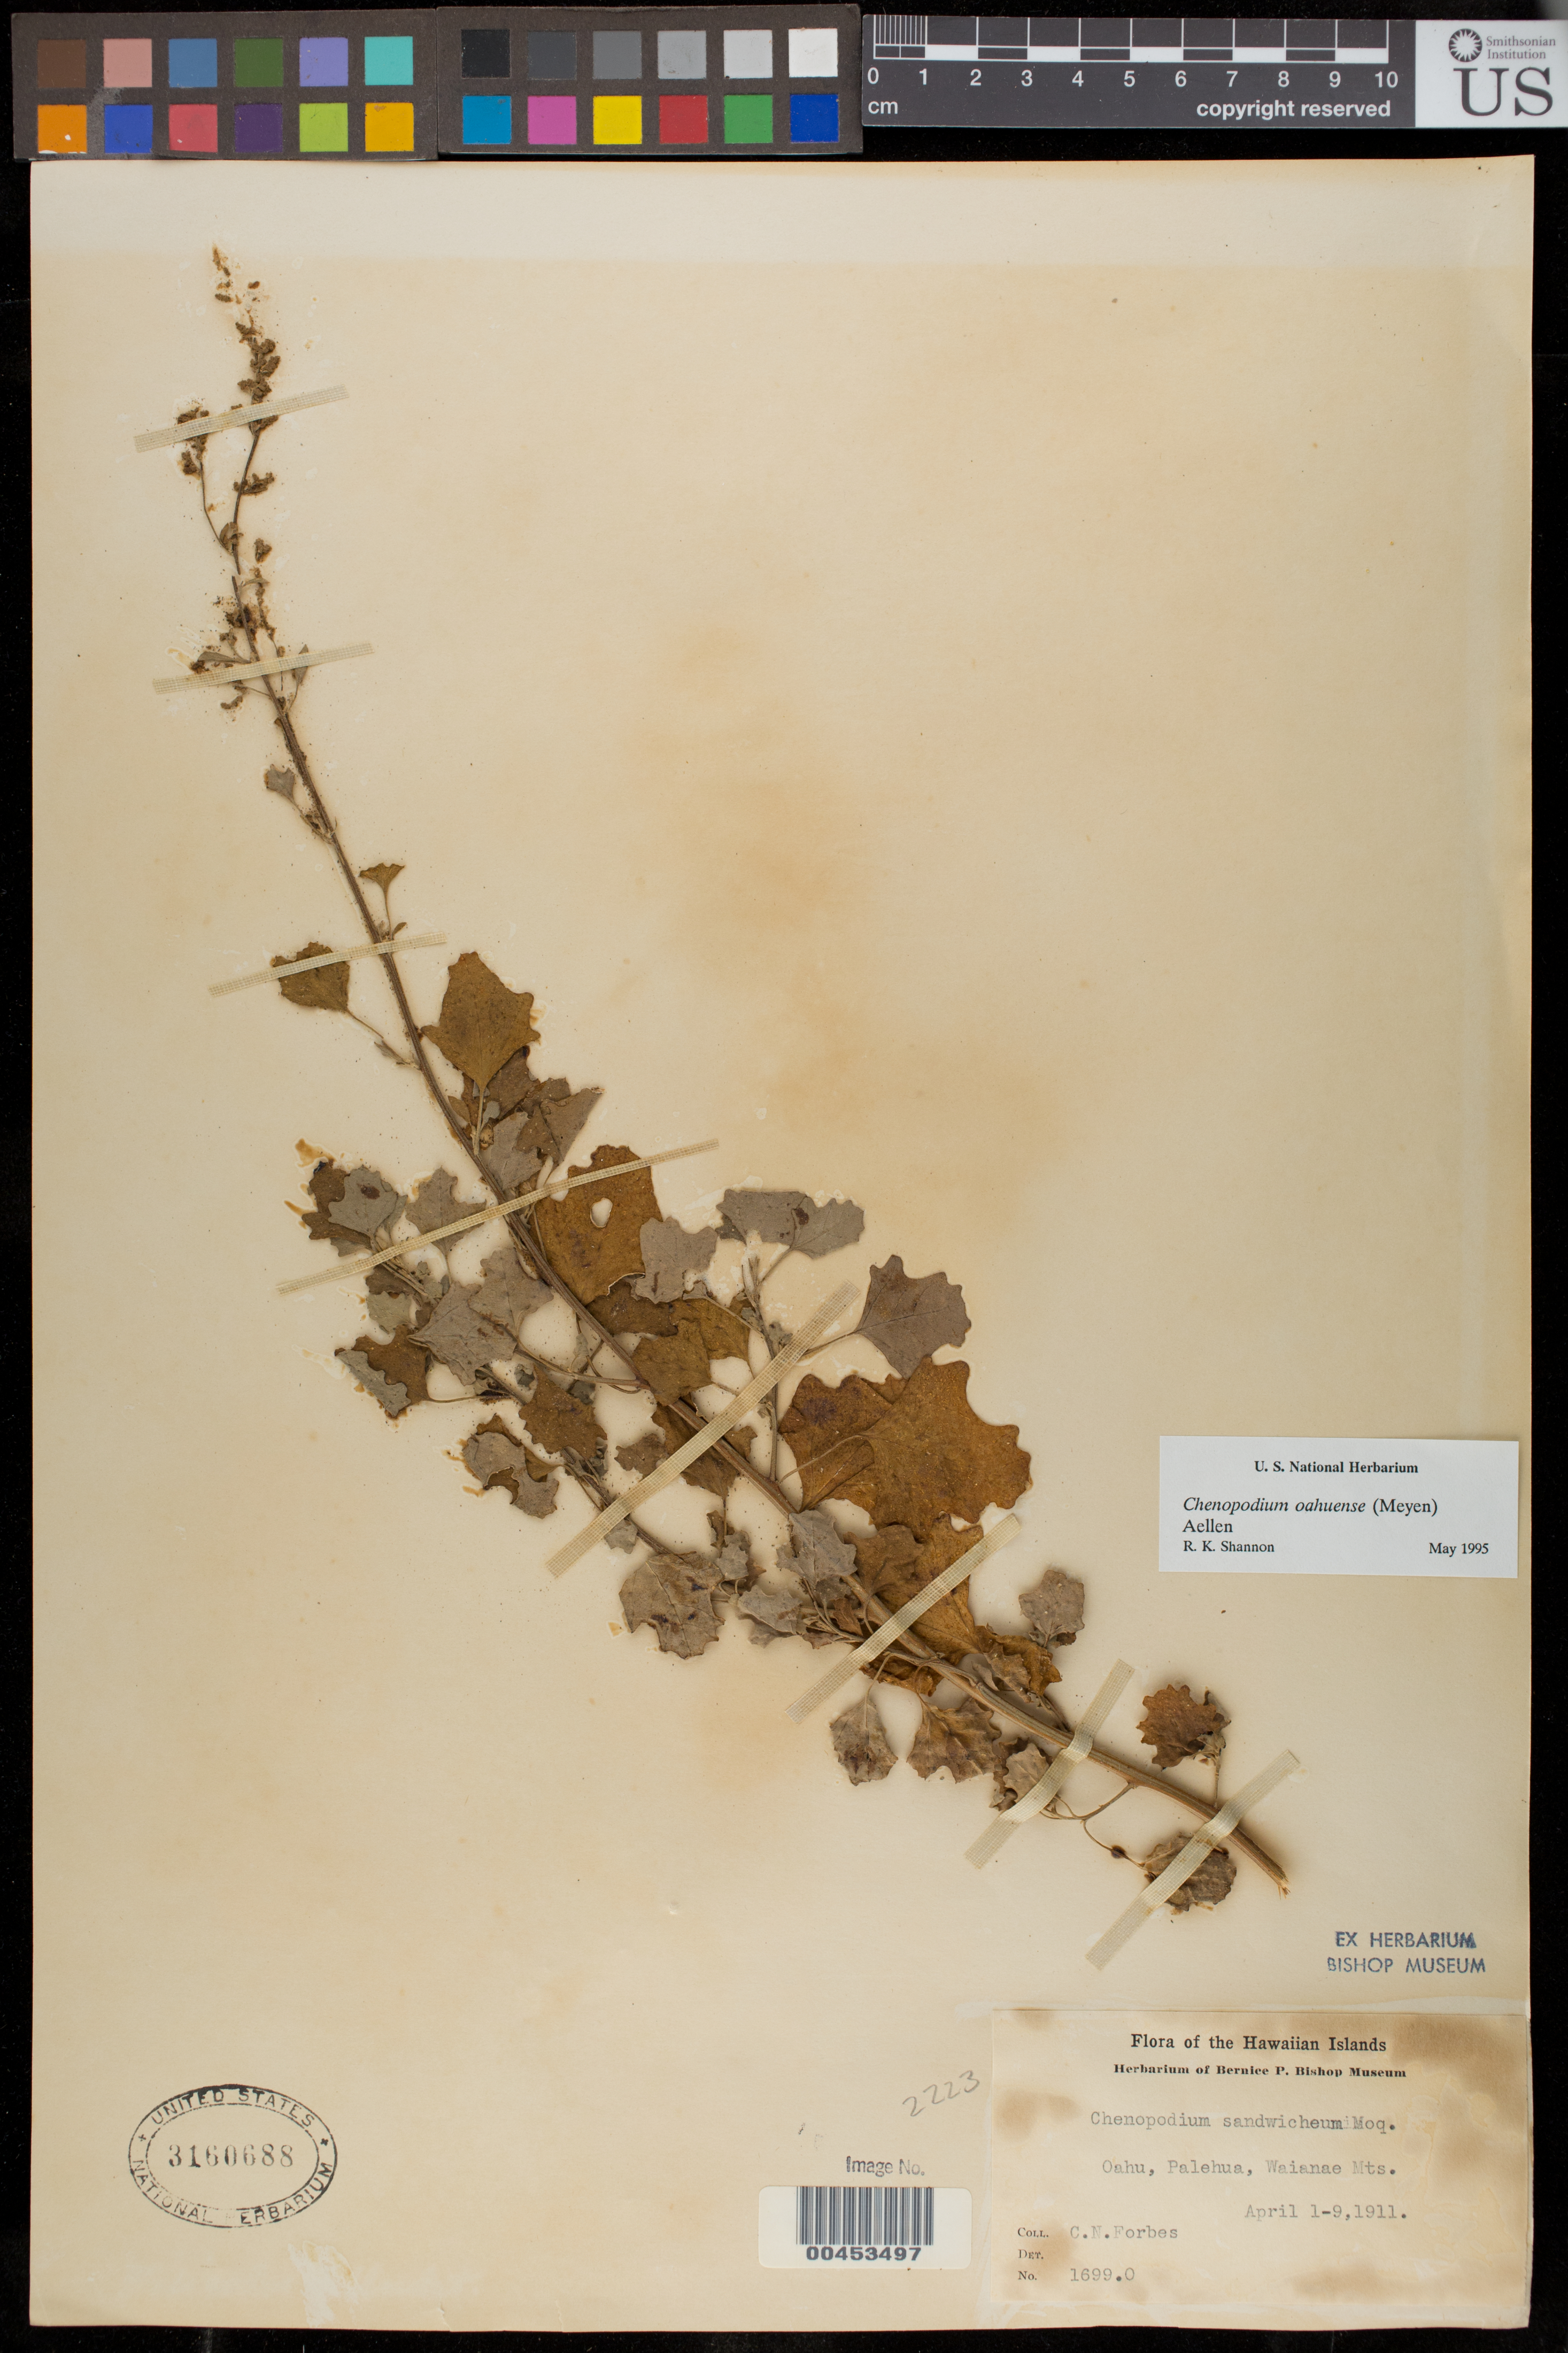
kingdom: Plantae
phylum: Tracheophyta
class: Magnoliopsida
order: Caryophyllales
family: Amaranthaceae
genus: Chenopodium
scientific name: Chenopodium oahuense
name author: (Meyen) Aellen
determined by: Shannon, R. K., (UNITED STATES)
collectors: C. N. Forbes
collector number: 1699.O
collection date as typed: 1 Apr 1911 to 9 Apr 1911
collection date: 1911-04-01/1911-04-09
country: United States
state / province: Hawaii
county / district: Honolulu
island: Oahu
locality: Palehua, Waianae Mts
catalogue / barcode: US 3160688